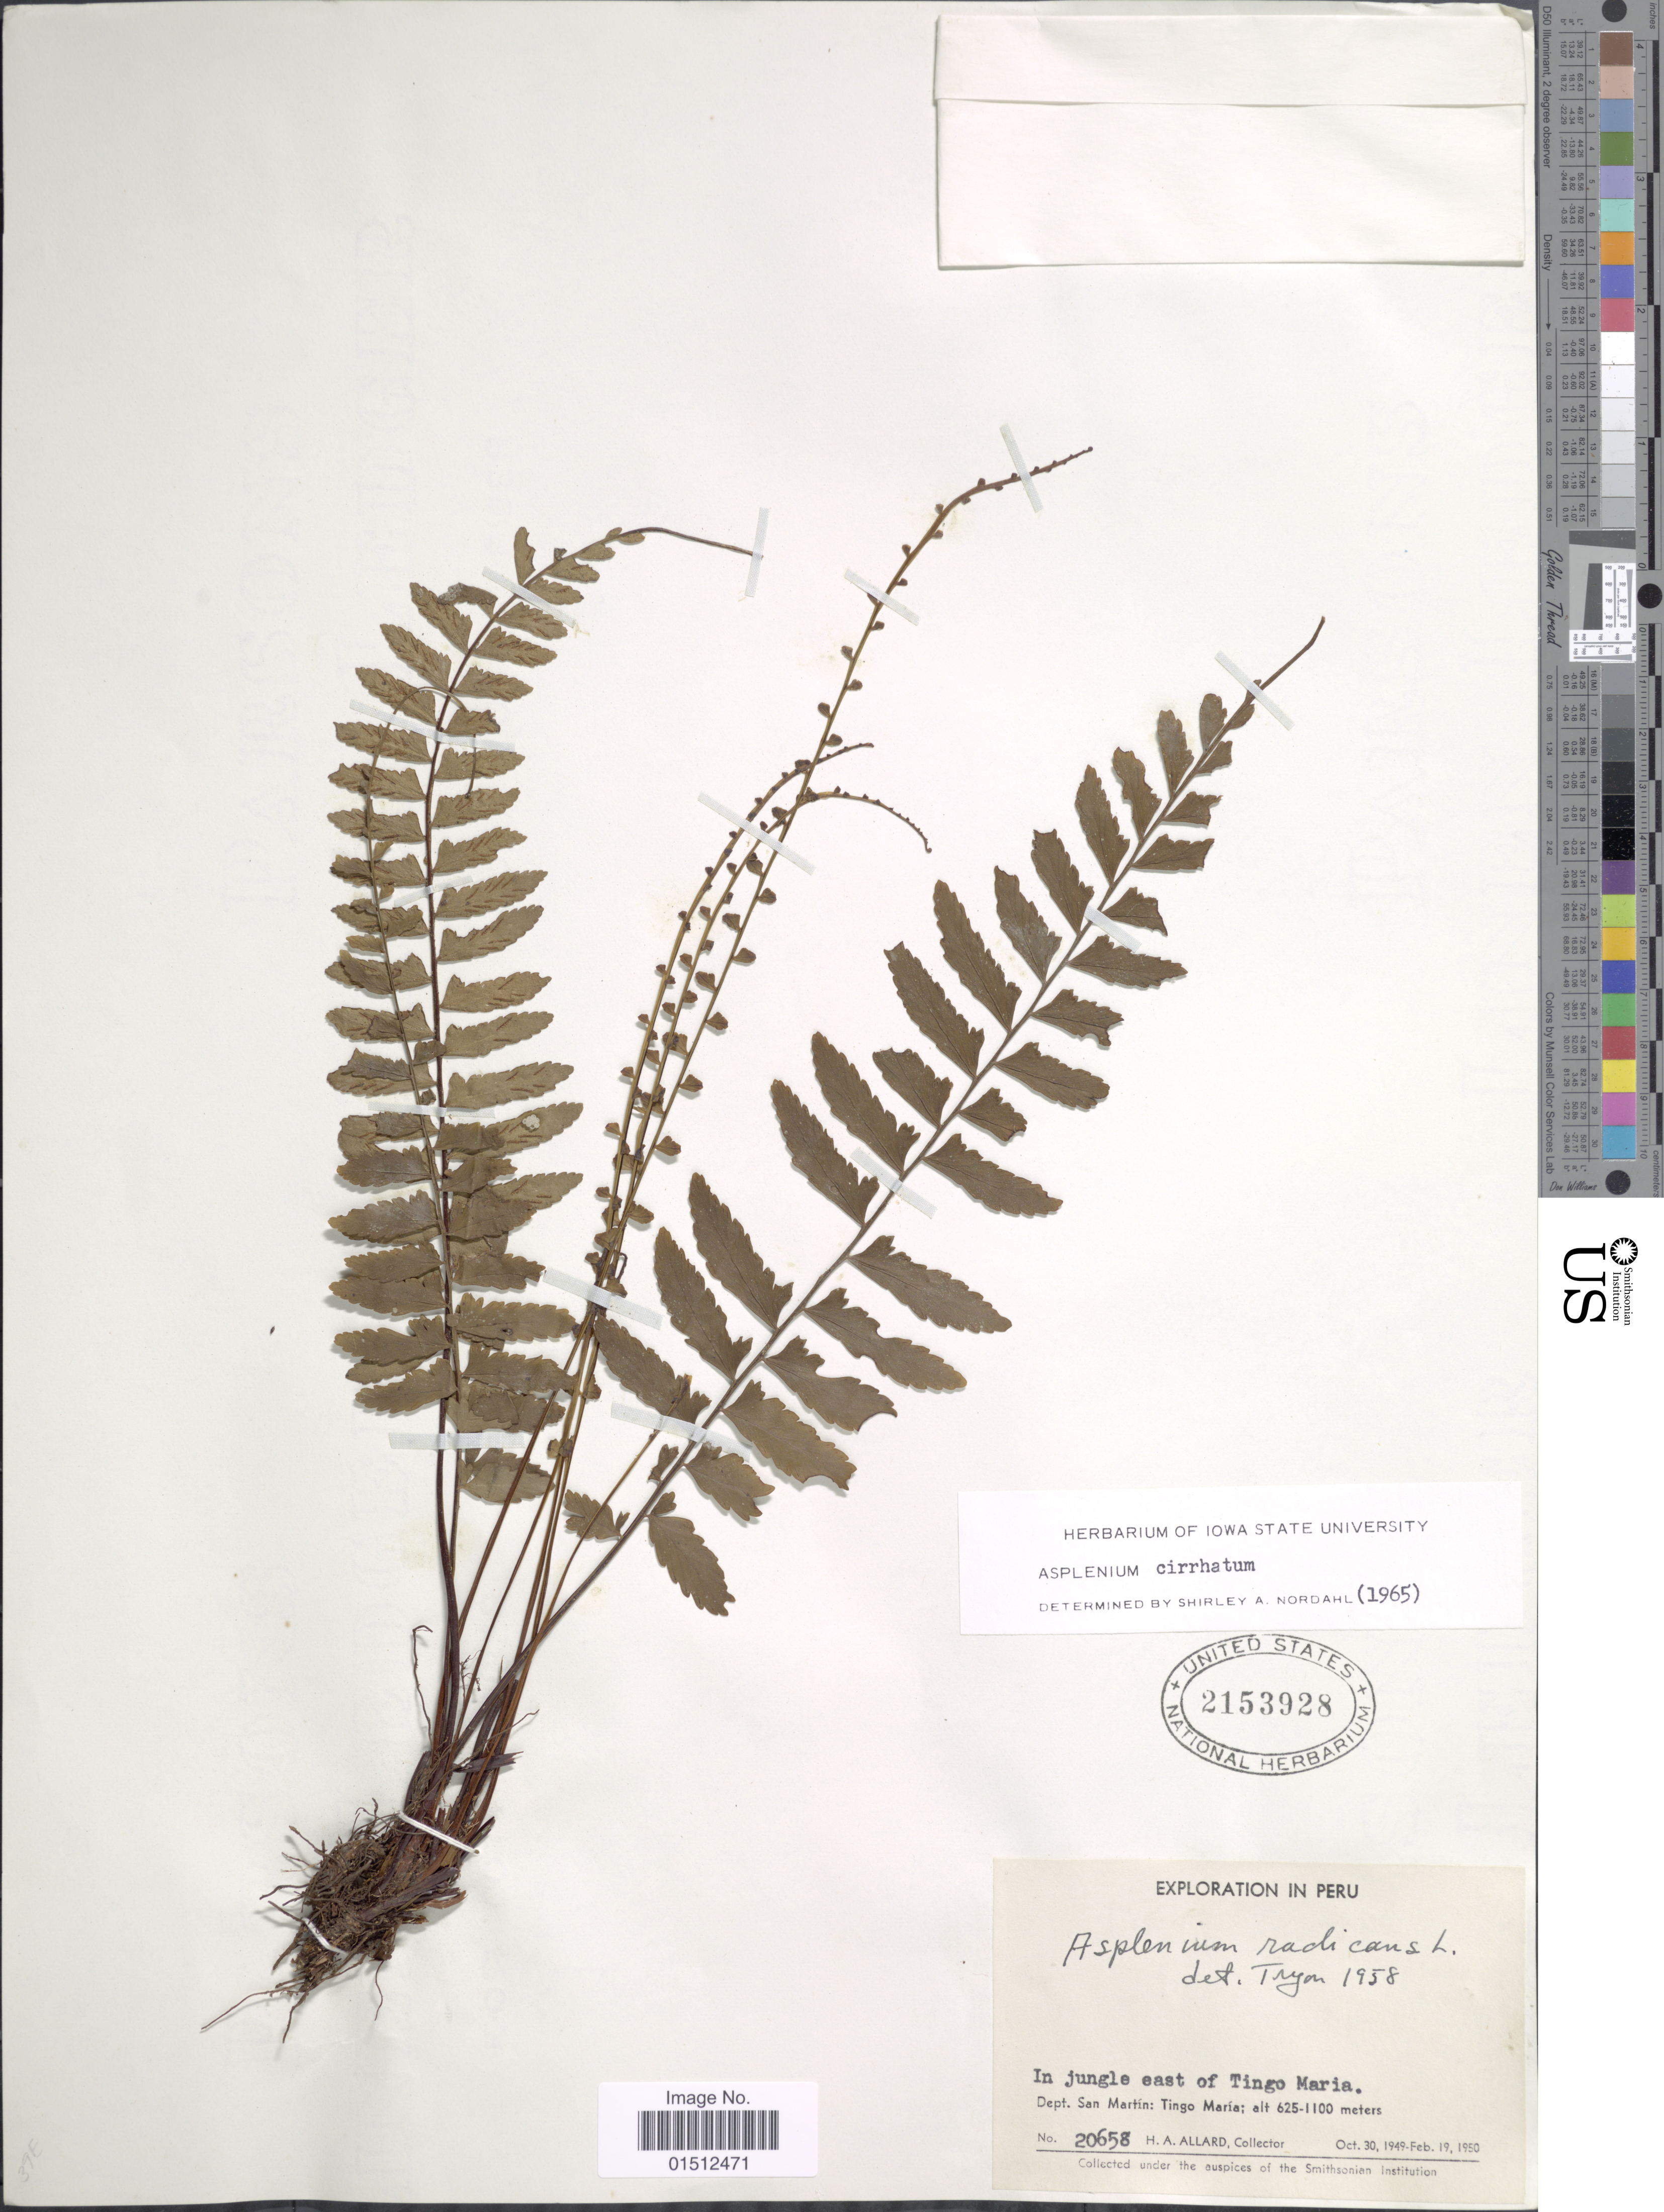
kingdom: Plantae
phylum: Tracheophyta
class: Polypodiopsida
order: Polypodiales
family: Aspleniaceae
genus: Asplenium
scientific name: Asplenium radicans var. cirrhatum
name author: (Rich. ex Willd.) Rosenst.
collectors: H. A. Allard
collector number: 20658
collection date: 1949-10-30/1950-02-19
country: Peru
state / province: San Martín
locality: Peru. In jungle east of Tingo Maria. Dept.San Martin: Tingo Maria.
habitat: in jungle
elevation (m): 625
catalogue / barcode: US 2153928